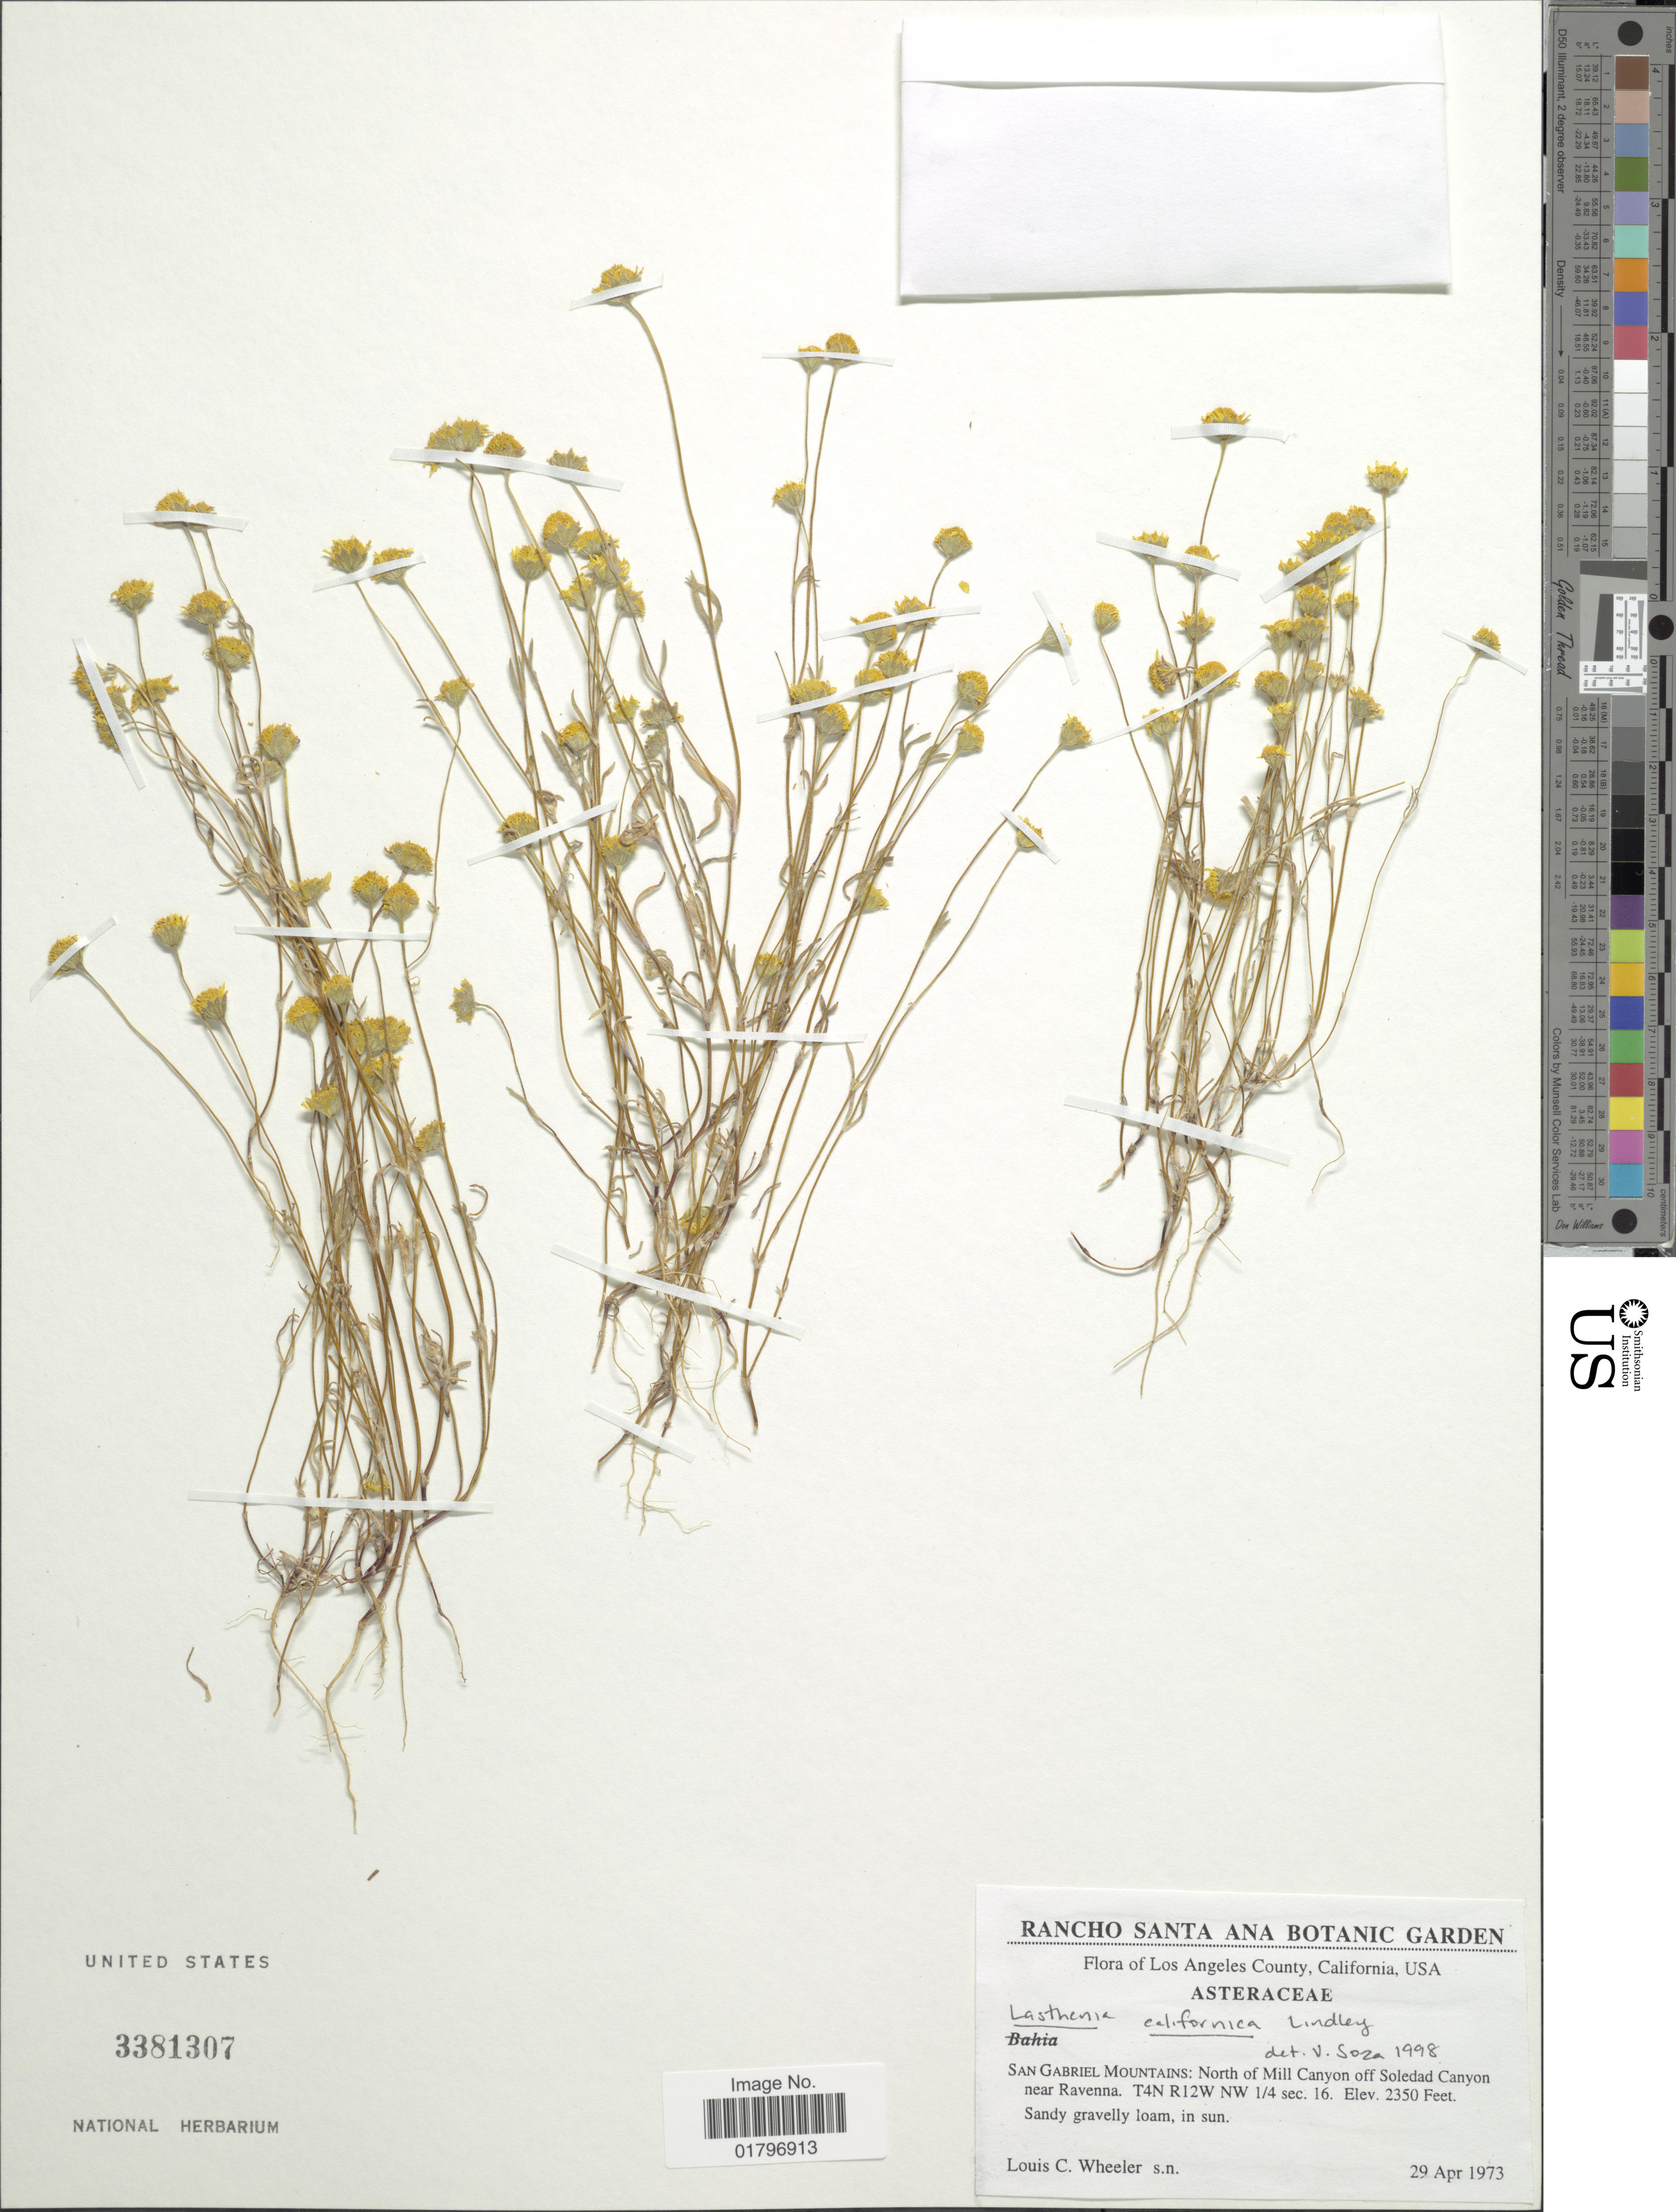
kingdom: Plantae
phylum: Tracheophyta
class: Magnoliopsida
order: Asterales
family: Asteraceae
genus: Lasthenia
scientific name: Lasthenia californica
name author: DC. ex Lindl.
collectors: L. C. Wheeler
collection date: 1973-04-29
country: United States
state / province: California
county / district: Los Angeles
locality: Los Angeles County, California, USA. San Gabriel Mountains: North of Mill Canyon off Soledad Canyon near Ravenna. T4N R12W NW 1/4 sec. 16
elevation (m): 716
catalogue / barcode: US 3381307